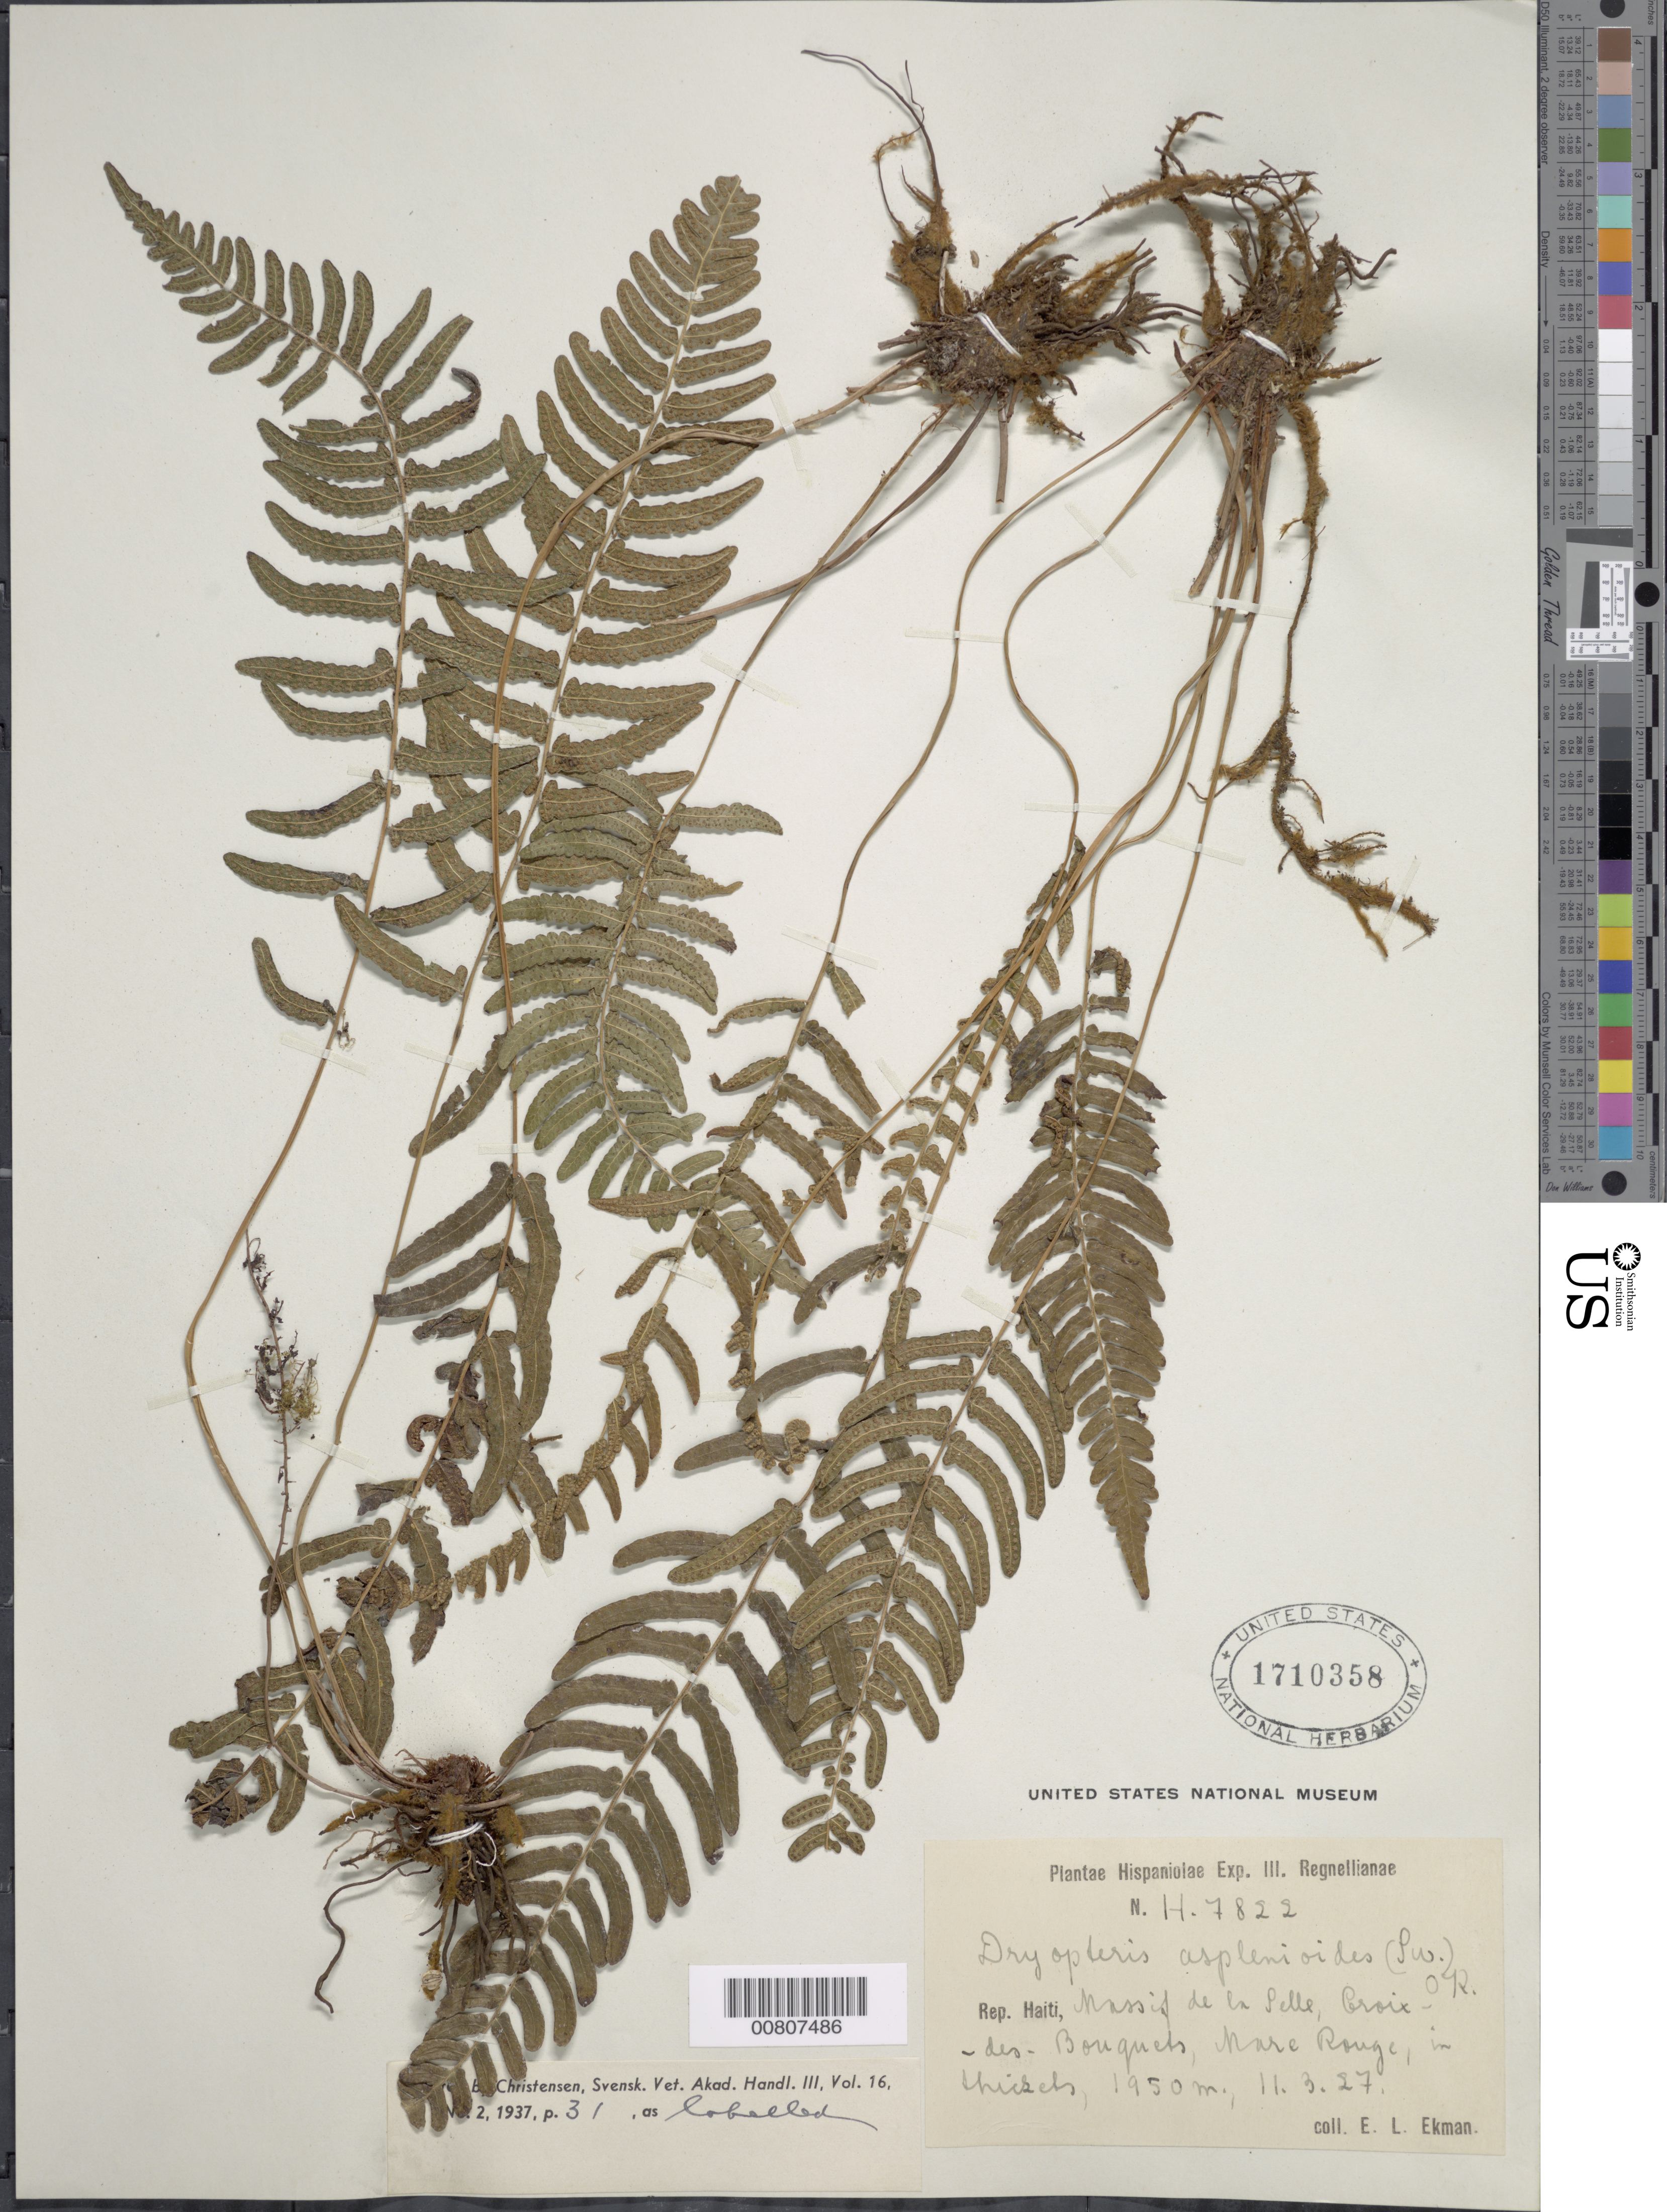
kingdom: Plantae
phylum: Tracheophyta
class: Polypodiopsida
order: Polypodiales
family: Thelypteridaceae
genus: Goniopteris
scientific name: Goniopteris retroflexa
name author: (L.) Pic. Serm.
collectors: E. L. Ekman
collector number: H 7822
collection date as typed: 11 Mar 1927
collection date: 1927-03-11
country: Haiti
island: Hispaniola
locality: Massif de la Selle, Croix-des-Bouquets, Mare Rouge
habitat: Thickets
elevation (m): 1950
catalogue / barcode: US 1710358